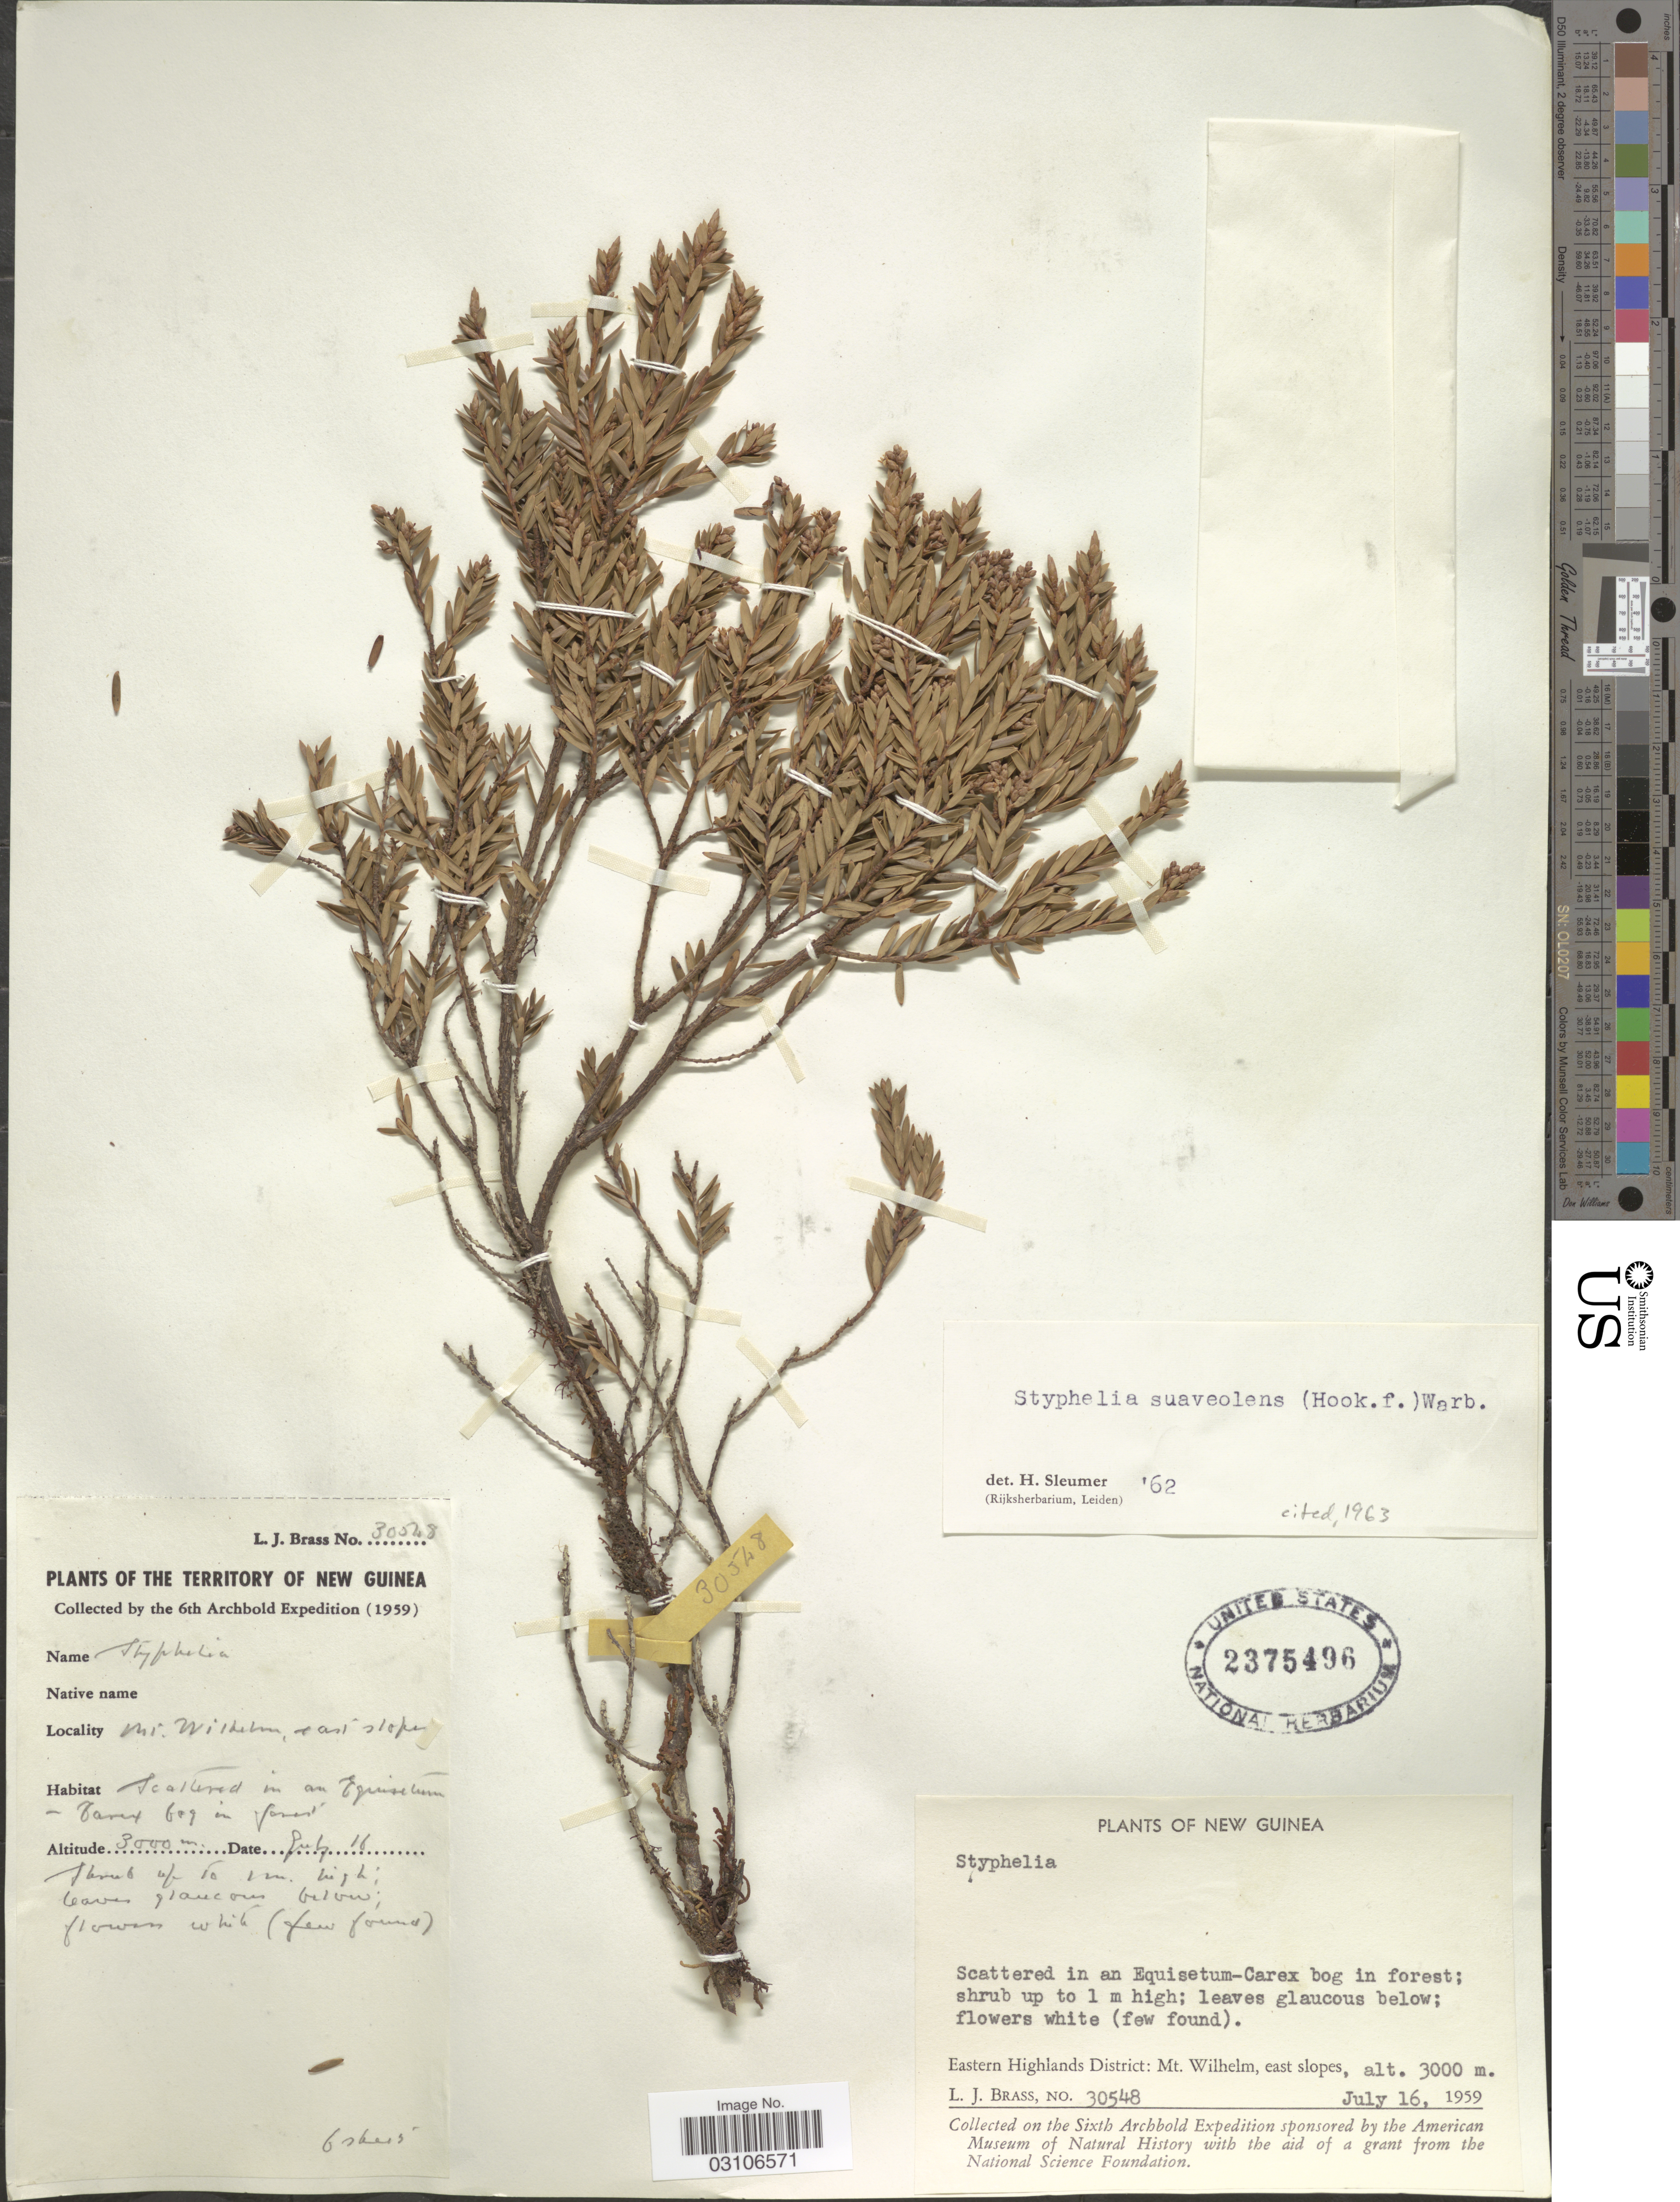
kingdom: Plantae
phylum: Tracheophyta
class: Magnoliopsida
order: Ericales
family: Ericaceae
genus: Styphelia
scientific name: Styphelia suaveolens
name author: (Hook. f.) Warb. ex P. Sarasin & Sarasin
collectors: L. J. Brass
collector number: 30548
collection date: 1959-07-16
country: Papua New Guinea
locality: New Guinea. Eastern Highlands District: Mt. Wilhelm, east slopes.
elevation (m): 3000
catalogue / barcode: US 2375496